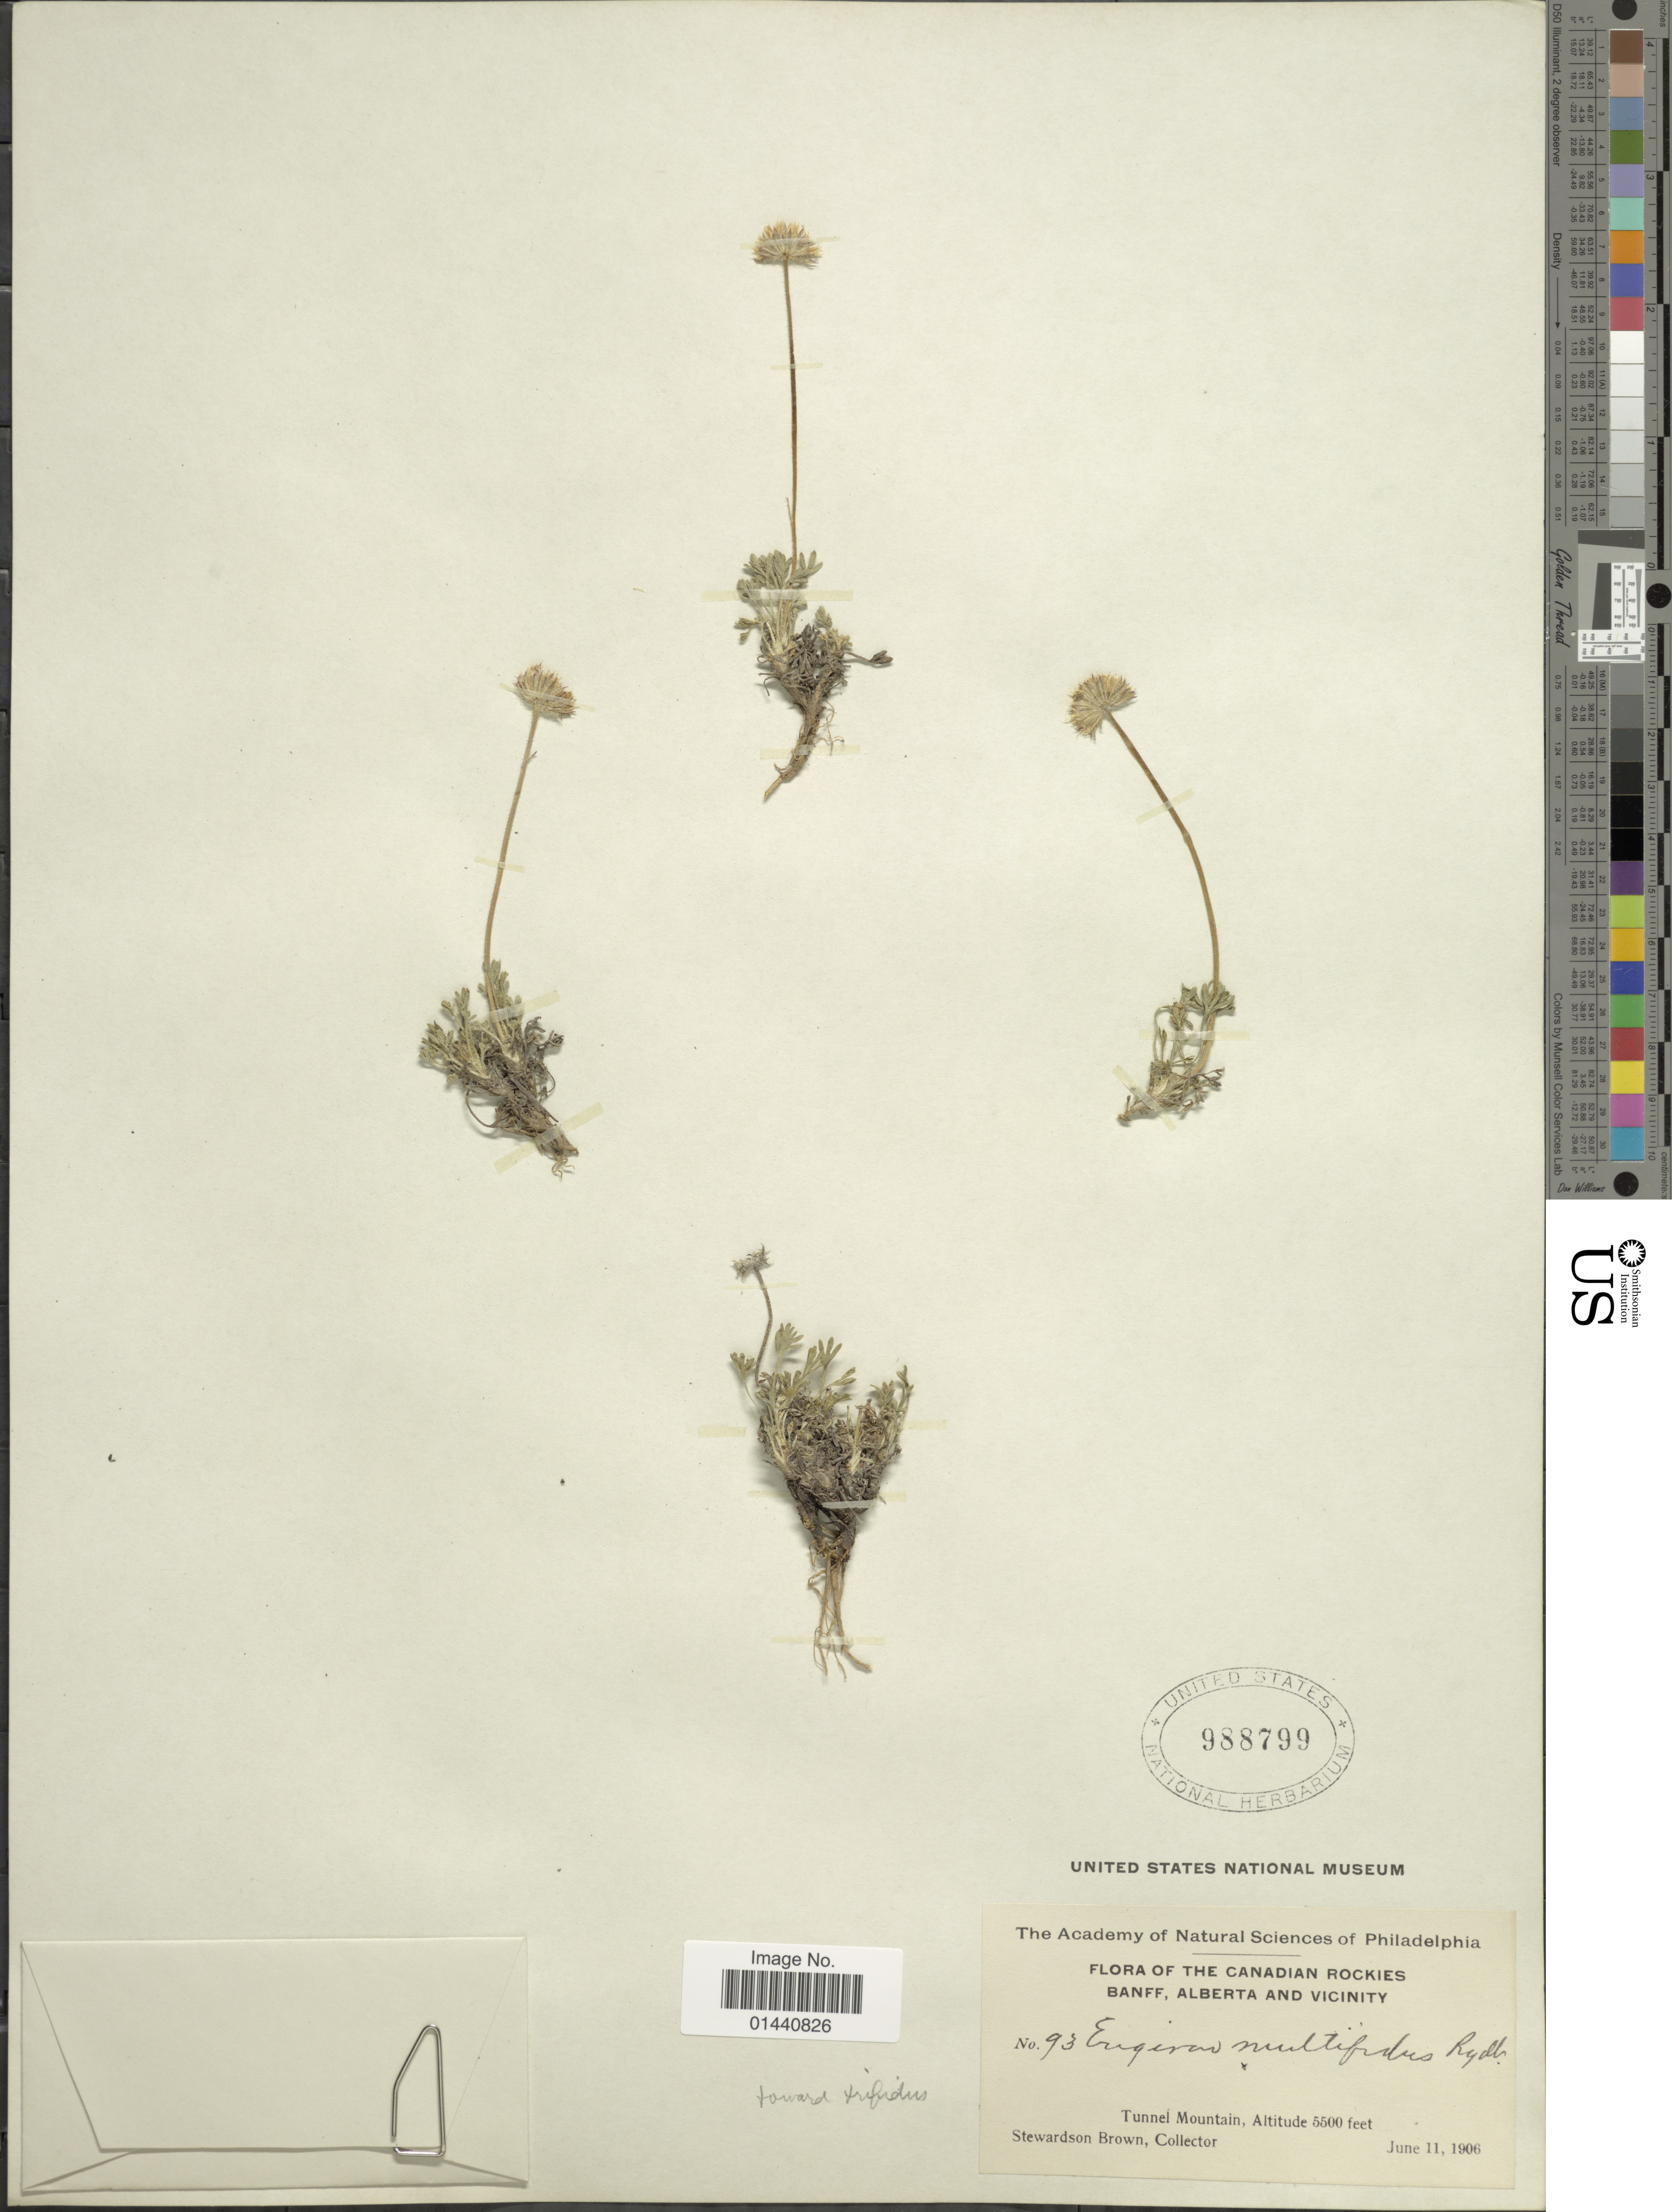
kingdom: Plantae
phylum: Tracheophyta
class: Magnoliopsida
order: Asterales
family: Asteraceae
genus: Erigeron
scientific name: Erigeron trifidus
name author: Hook.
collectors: S. Brown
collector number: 93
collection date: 1906-08-11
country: Canada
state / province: Alberta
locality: The Canadian Rockies Banff, Alberta and vicinity. Tunnel Mountain.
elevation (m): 1676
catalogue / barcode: US 988799